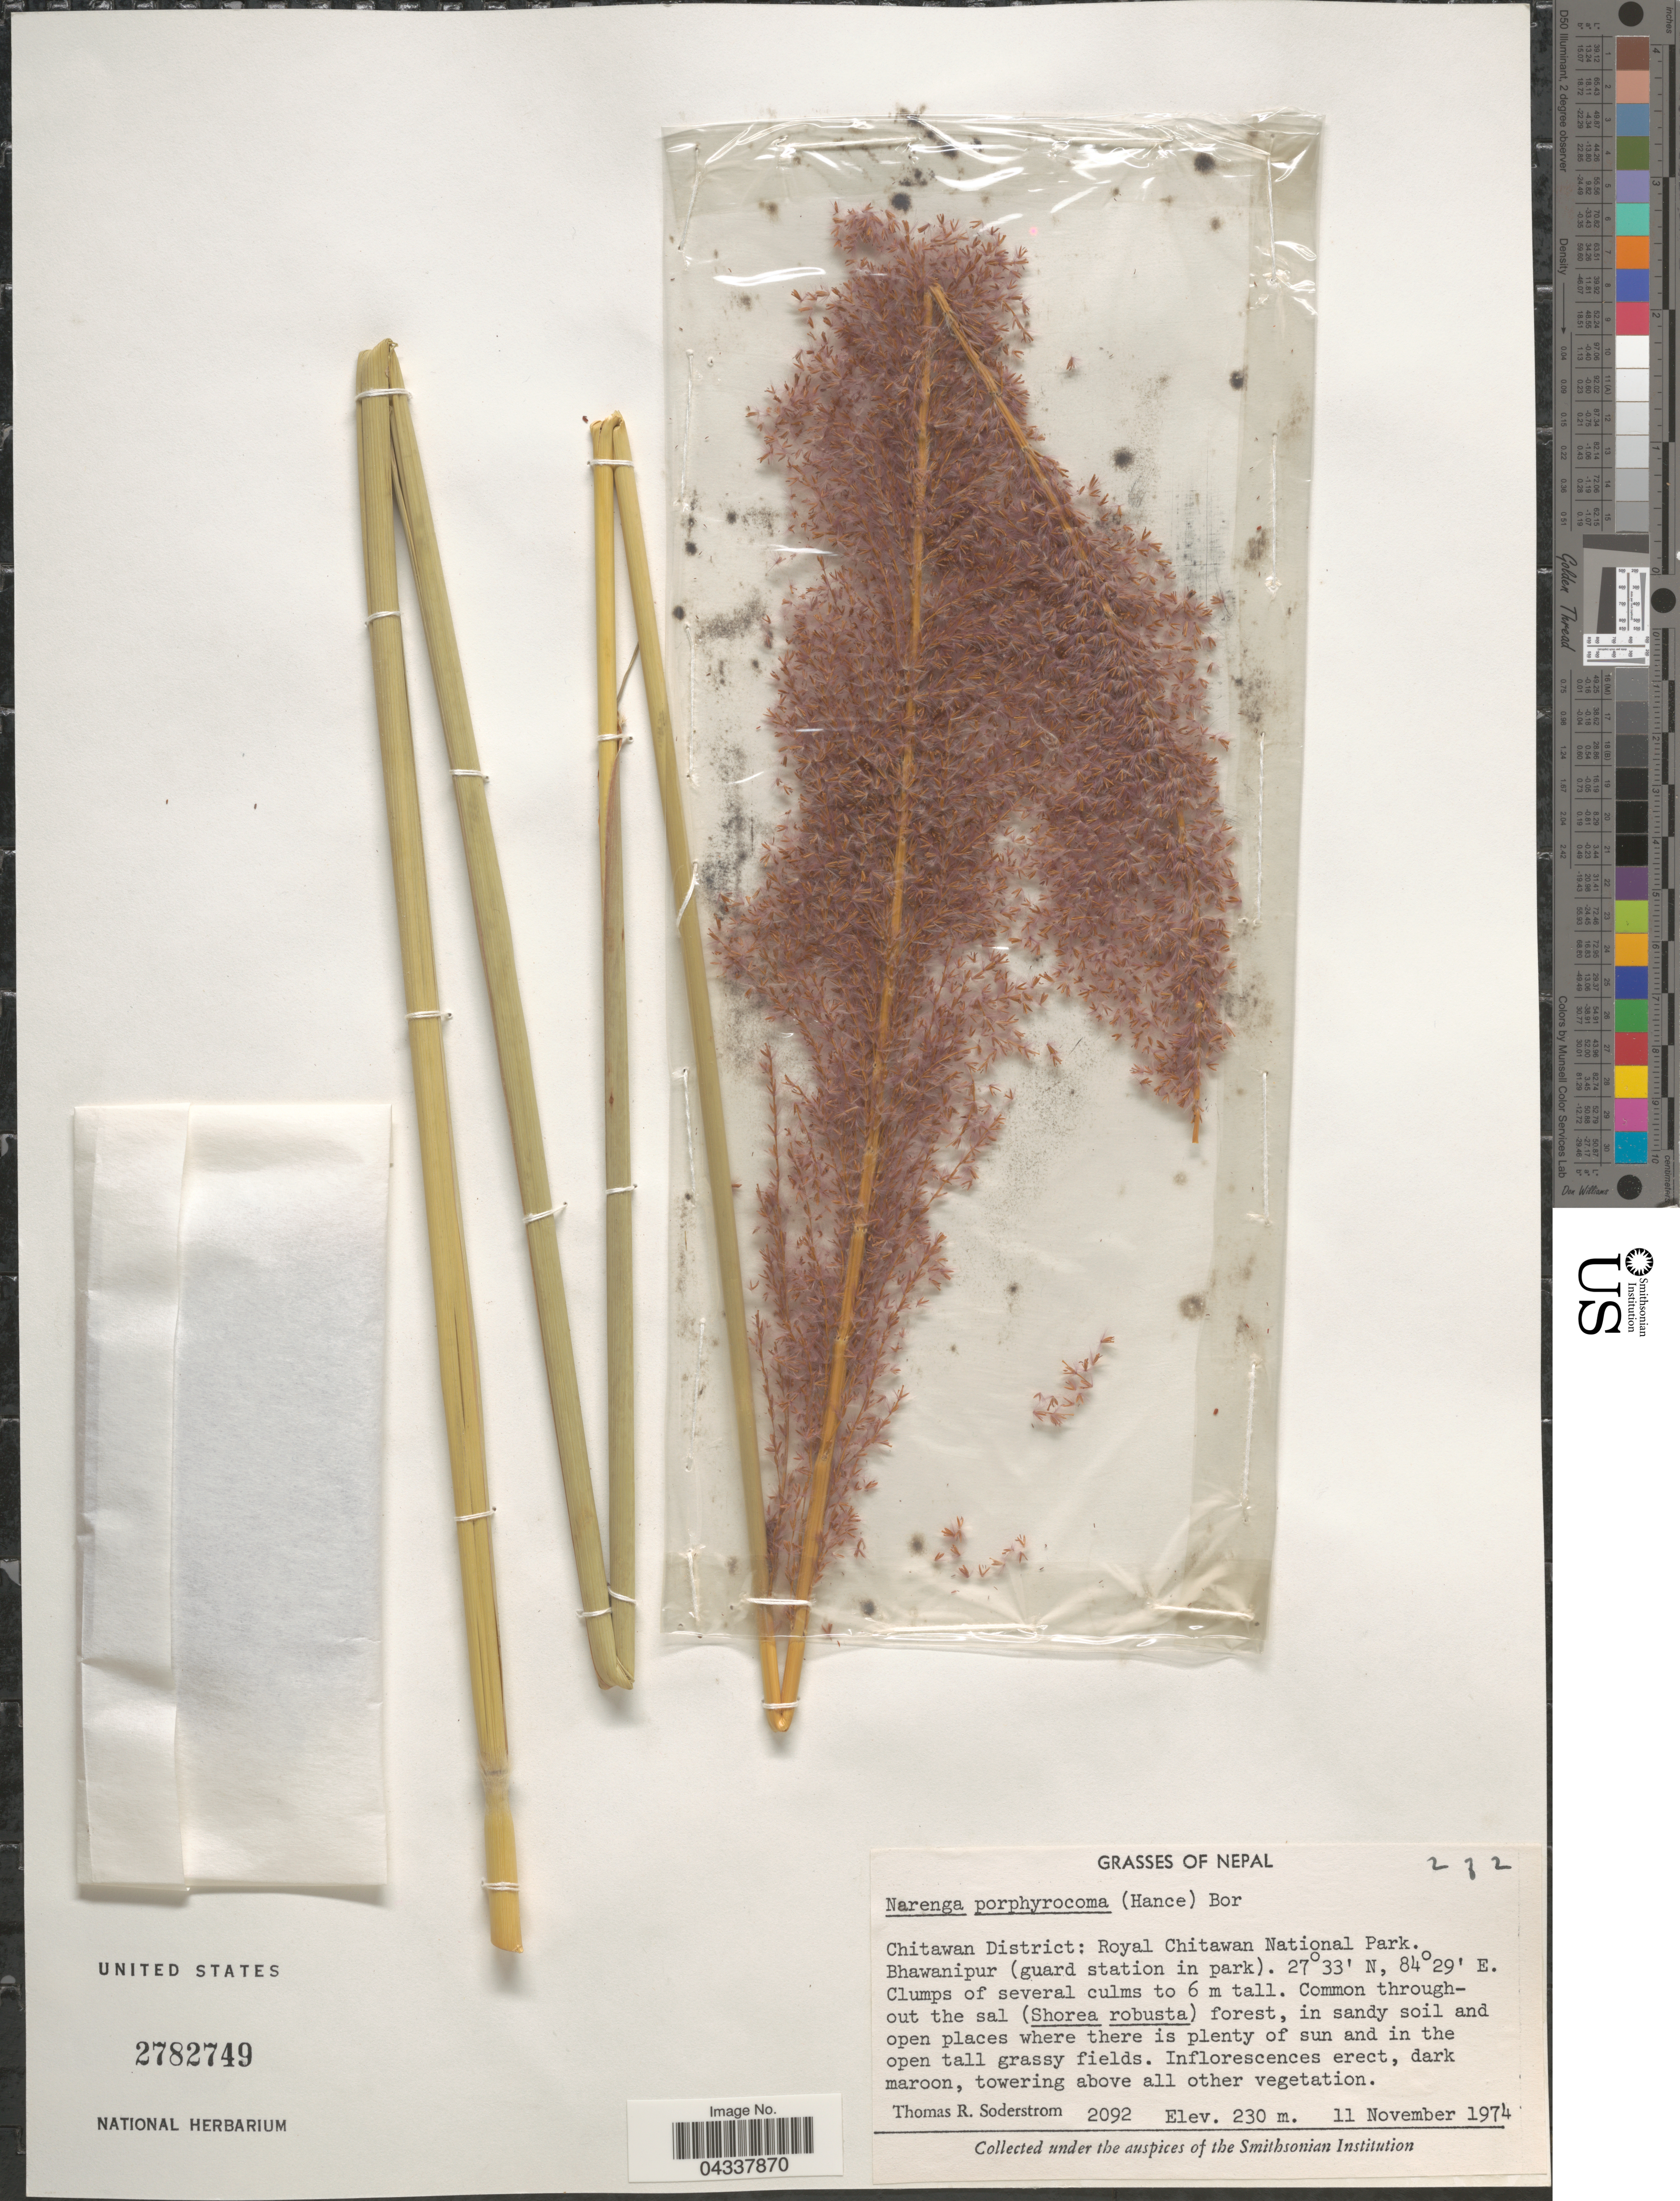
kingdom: Plantae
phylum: Tracheophyta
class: Liliopsida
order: Poales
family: Poaceae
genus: Narenga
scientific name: Narenga porphyrocoma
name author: (Hance) Bor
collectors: T. R. Soderstrom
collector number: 2092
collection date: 1974-11-11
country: Nepal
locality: Chitawan District: Royal Chitawan National Park. Bhawanipur (guard station in park).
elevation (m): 230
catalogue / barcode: US 2782749